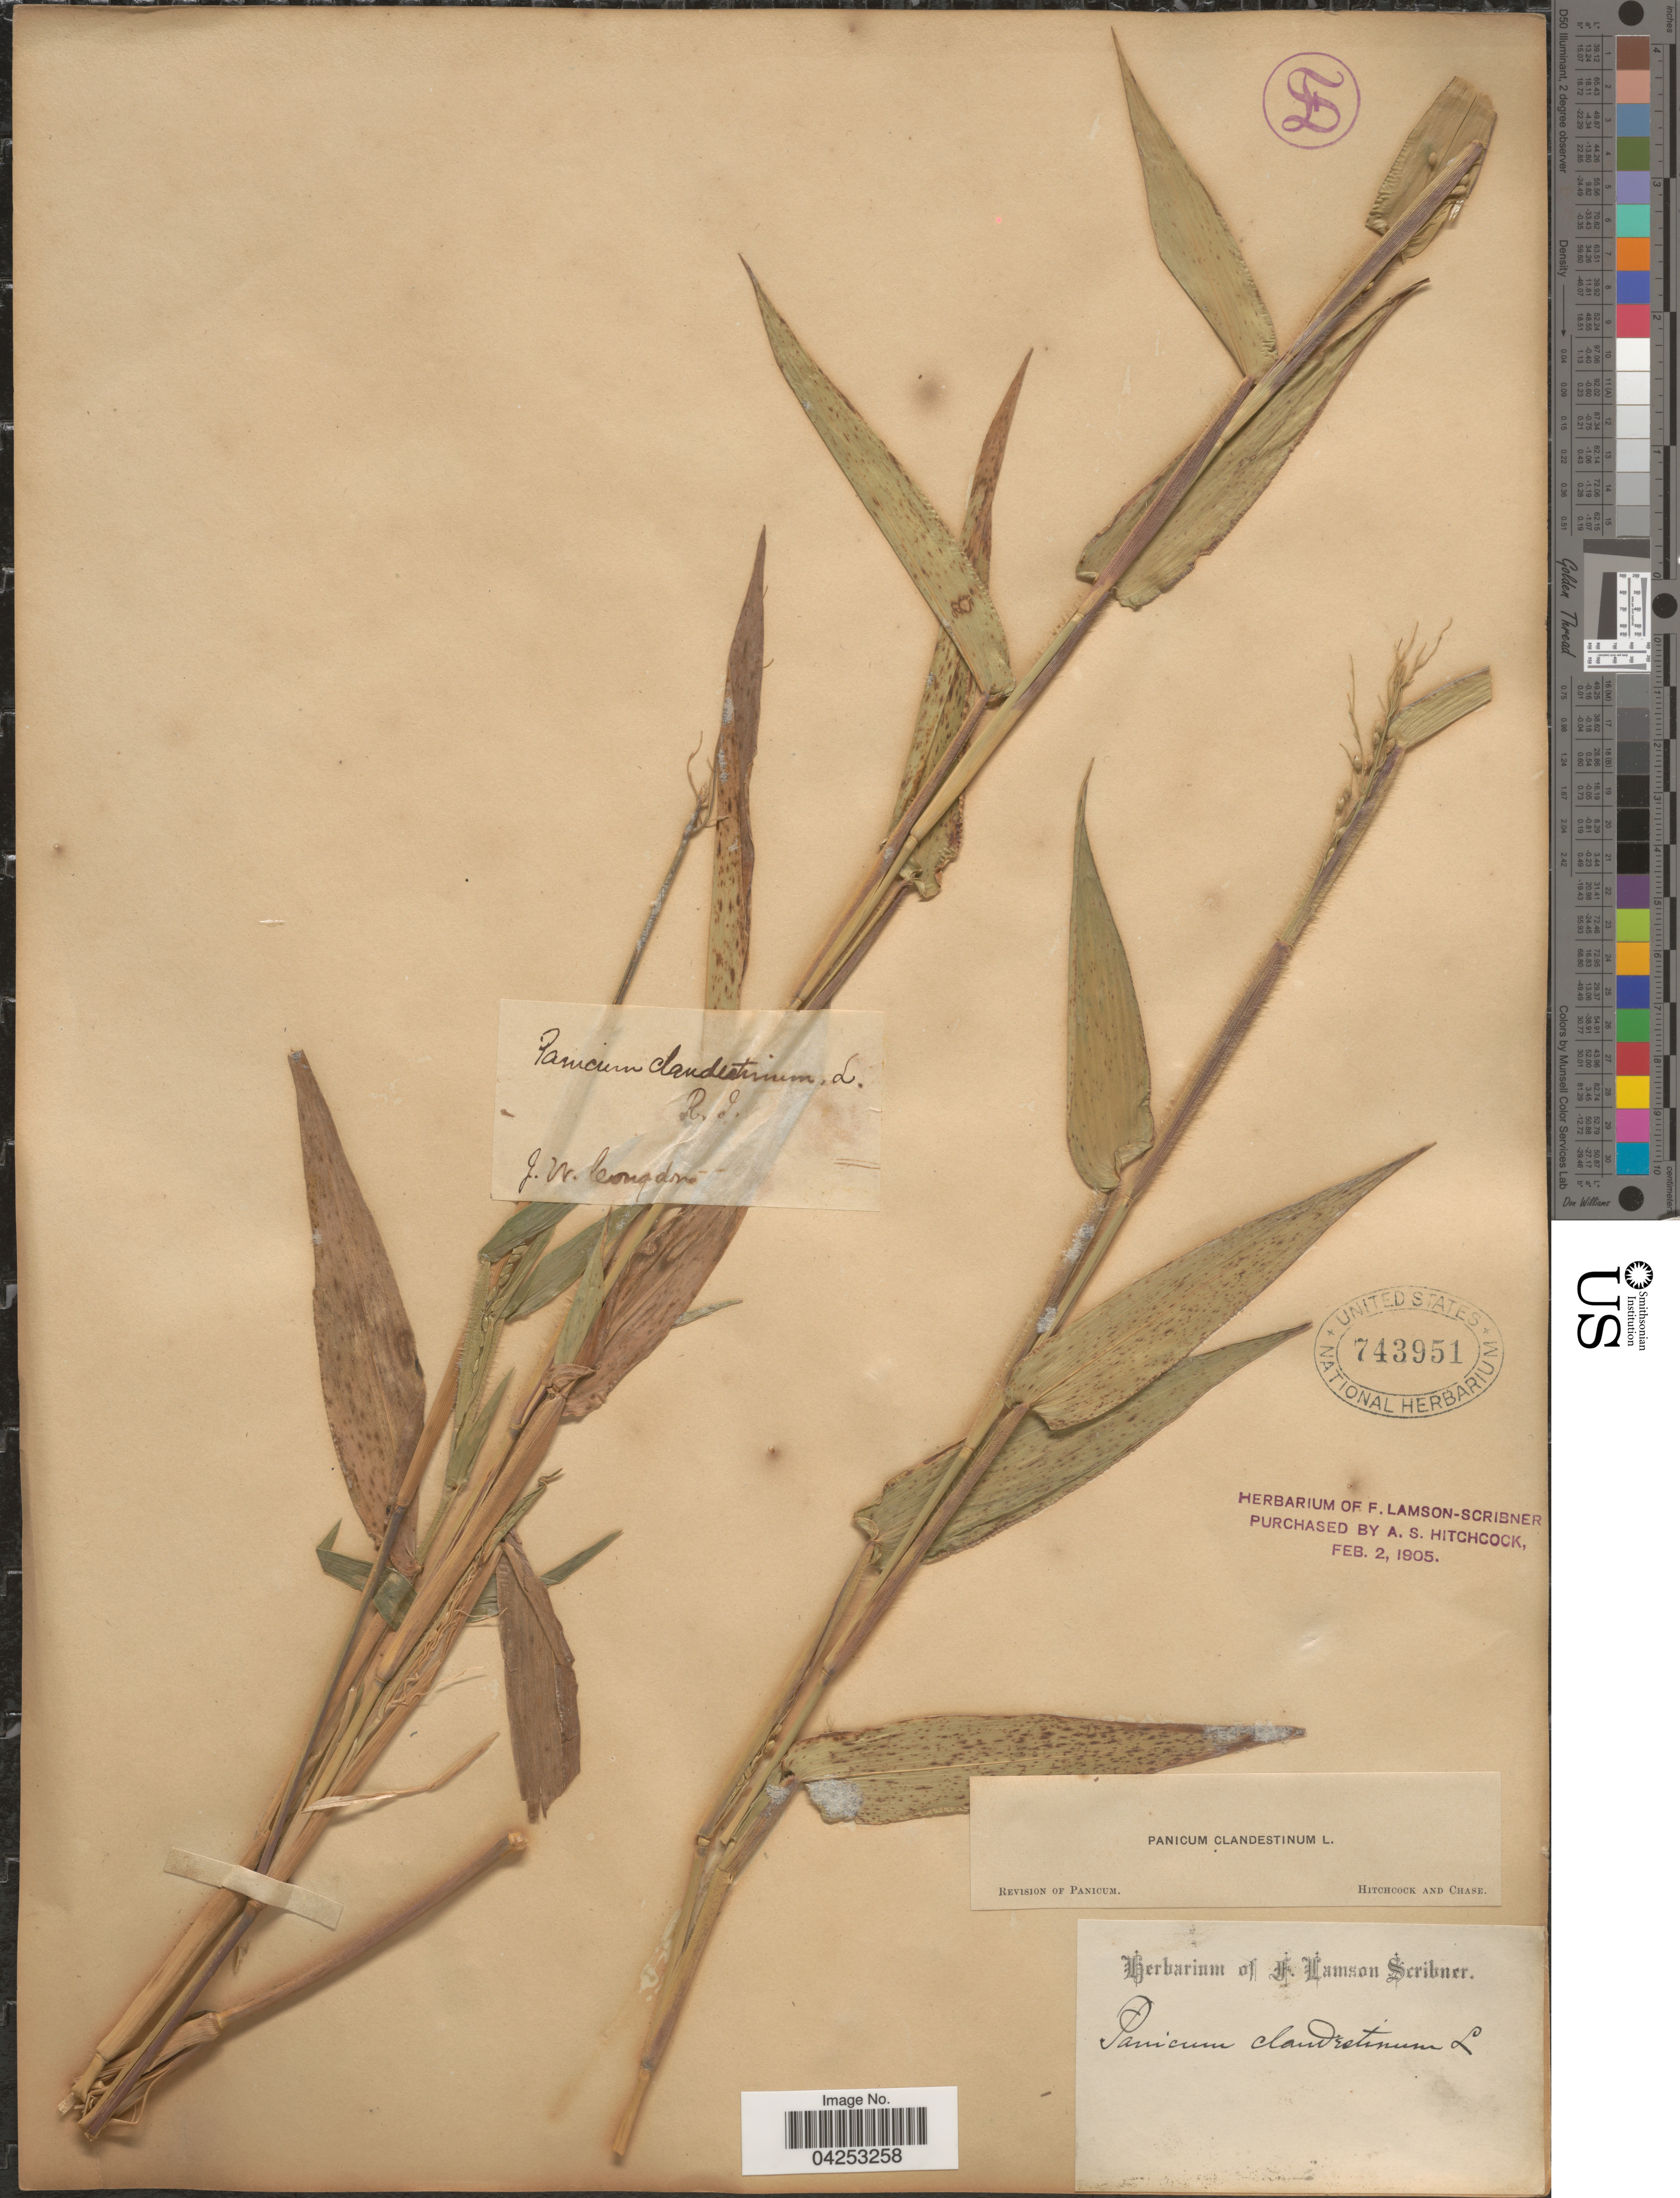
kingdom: Plantae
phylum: Tracheophyta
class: Liliopsida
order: Poales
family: Poaceae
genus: Dichanthelium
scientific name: Dichanthelium clandestinum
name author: (L.) Gould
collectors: J. W. Congdon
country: United States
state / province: Rhode Island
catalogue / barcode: US 743951